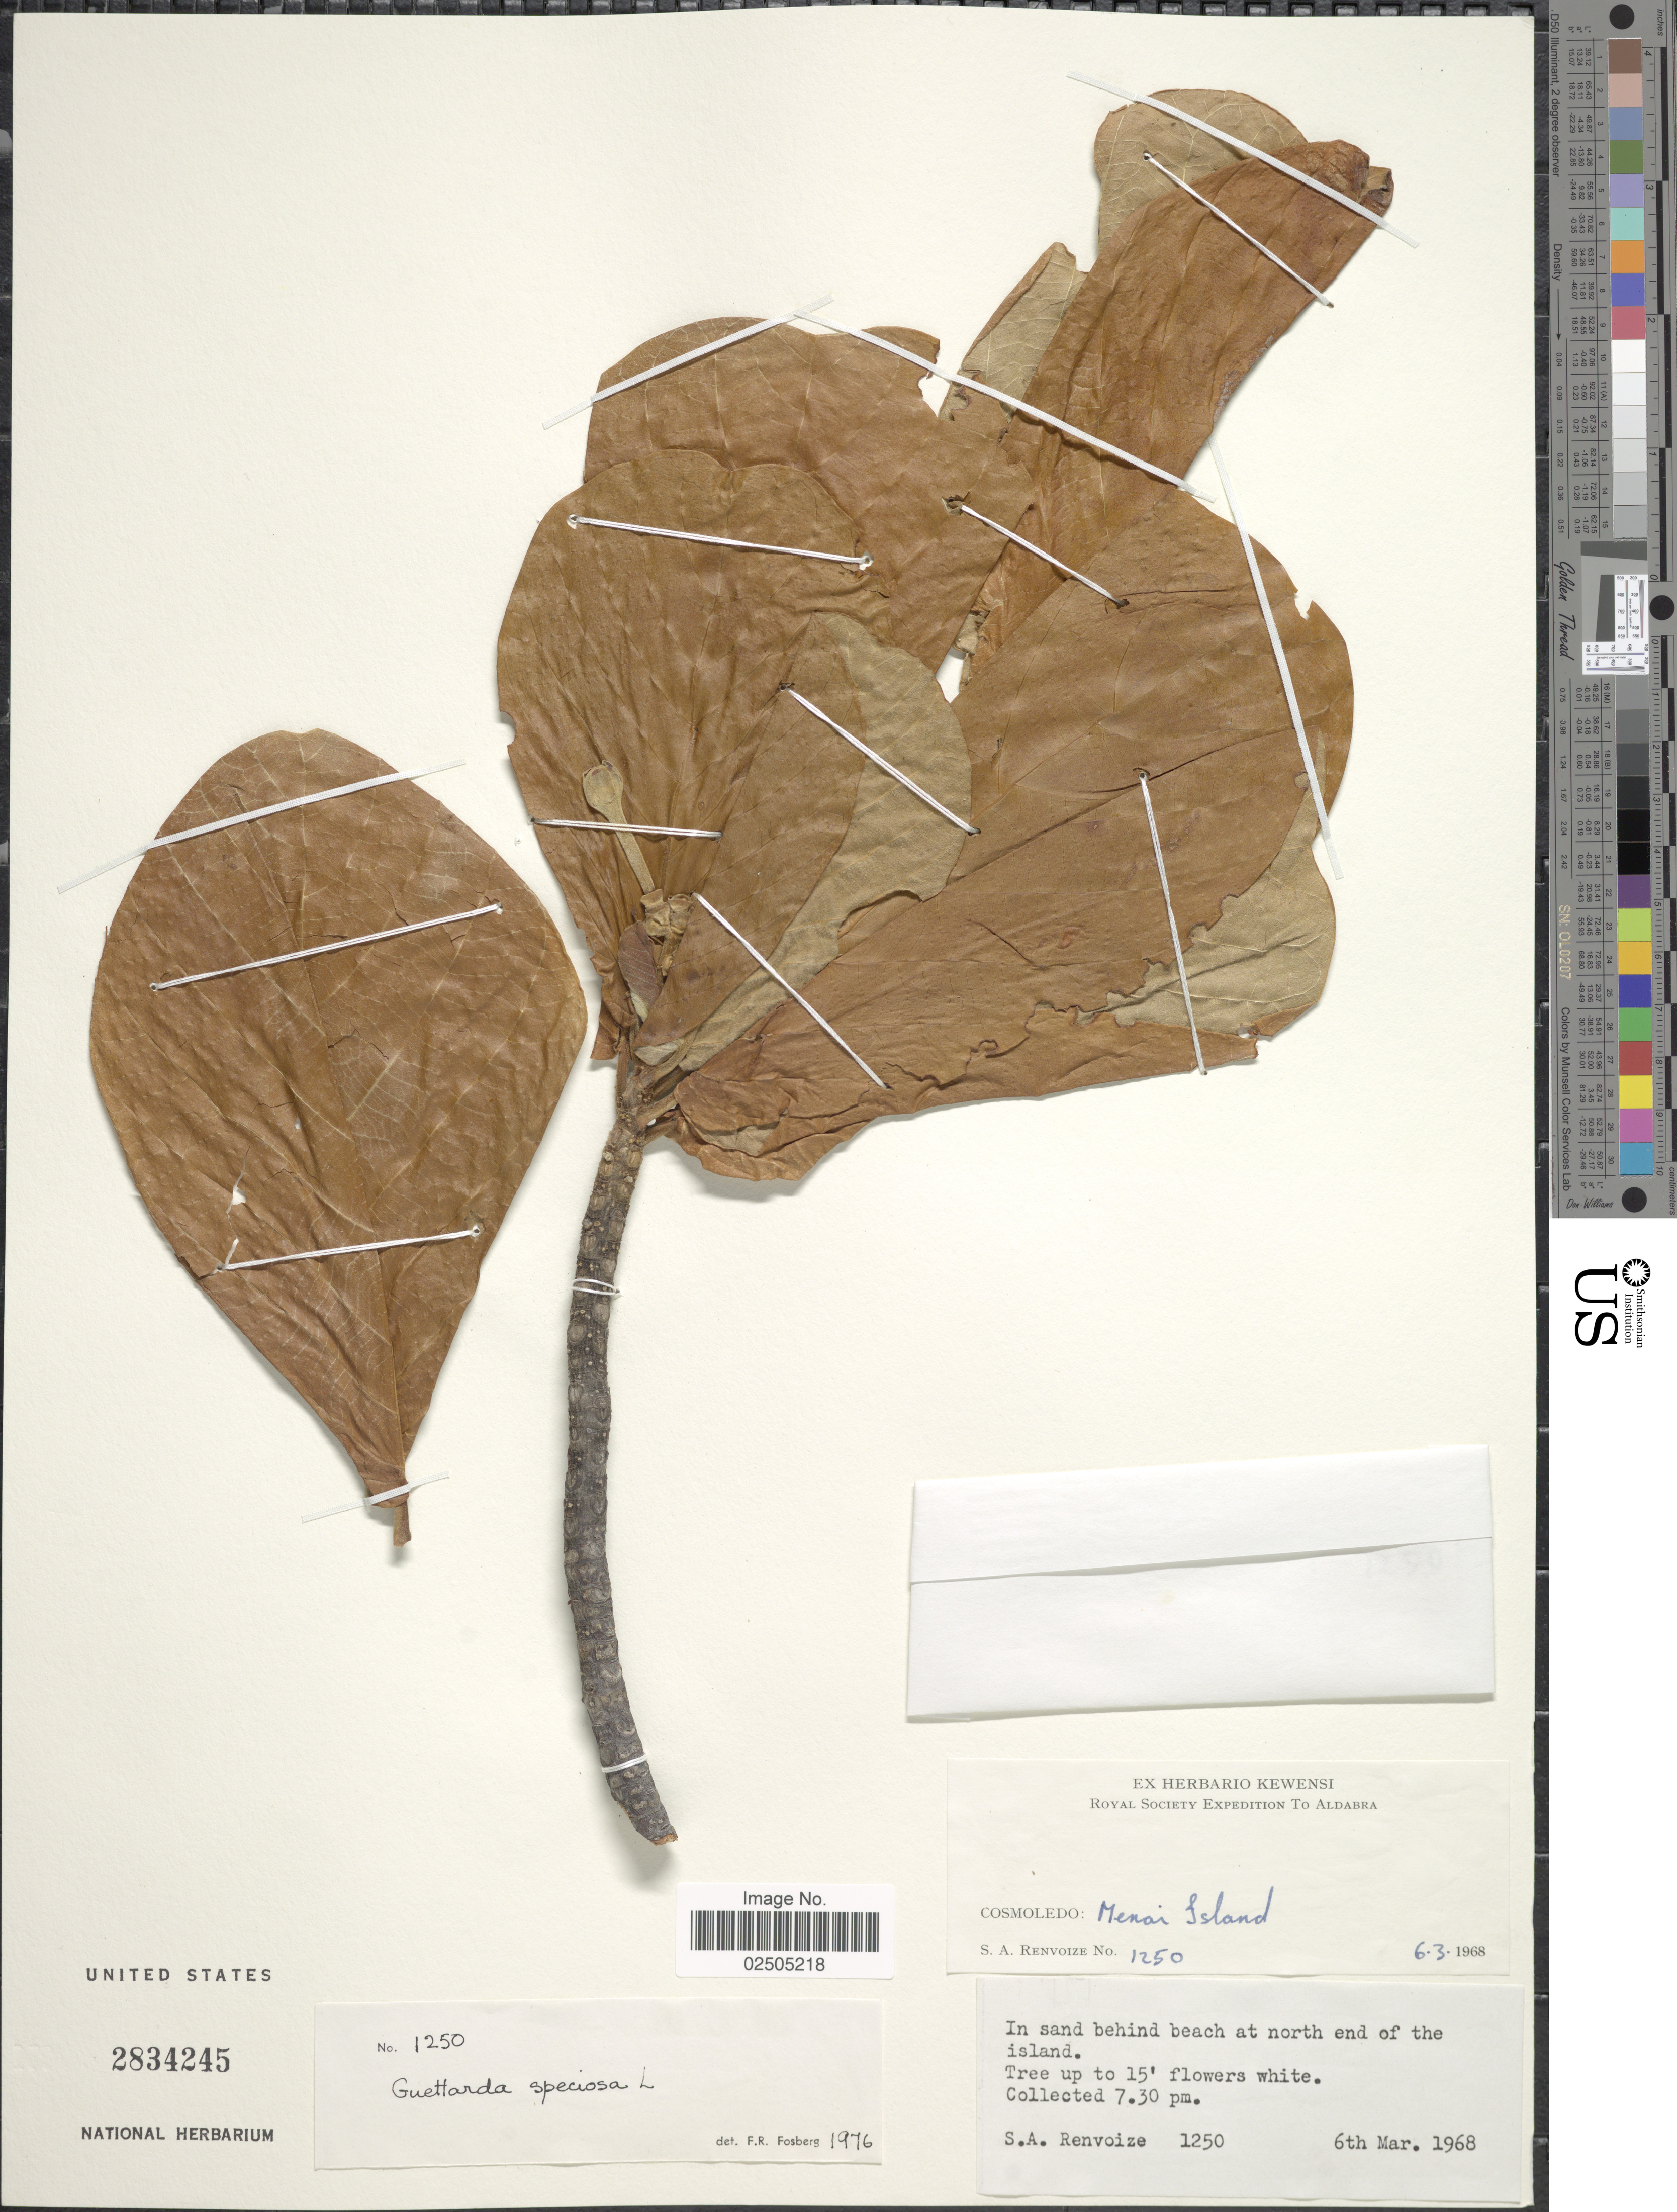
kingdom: Plantae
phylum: Tracheophyta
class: Magnoliopsida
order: Gentianales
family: Rubiaceae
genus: Guettarda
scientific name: Guettarda speciosa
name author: L.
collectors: S. A. Renvoize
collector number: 1250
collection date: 1968-03-06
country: Seychelles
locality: Aldabra, Cosmoledo: Menai Island, In sand behind beach at north end of the island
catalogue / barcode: US 2834245